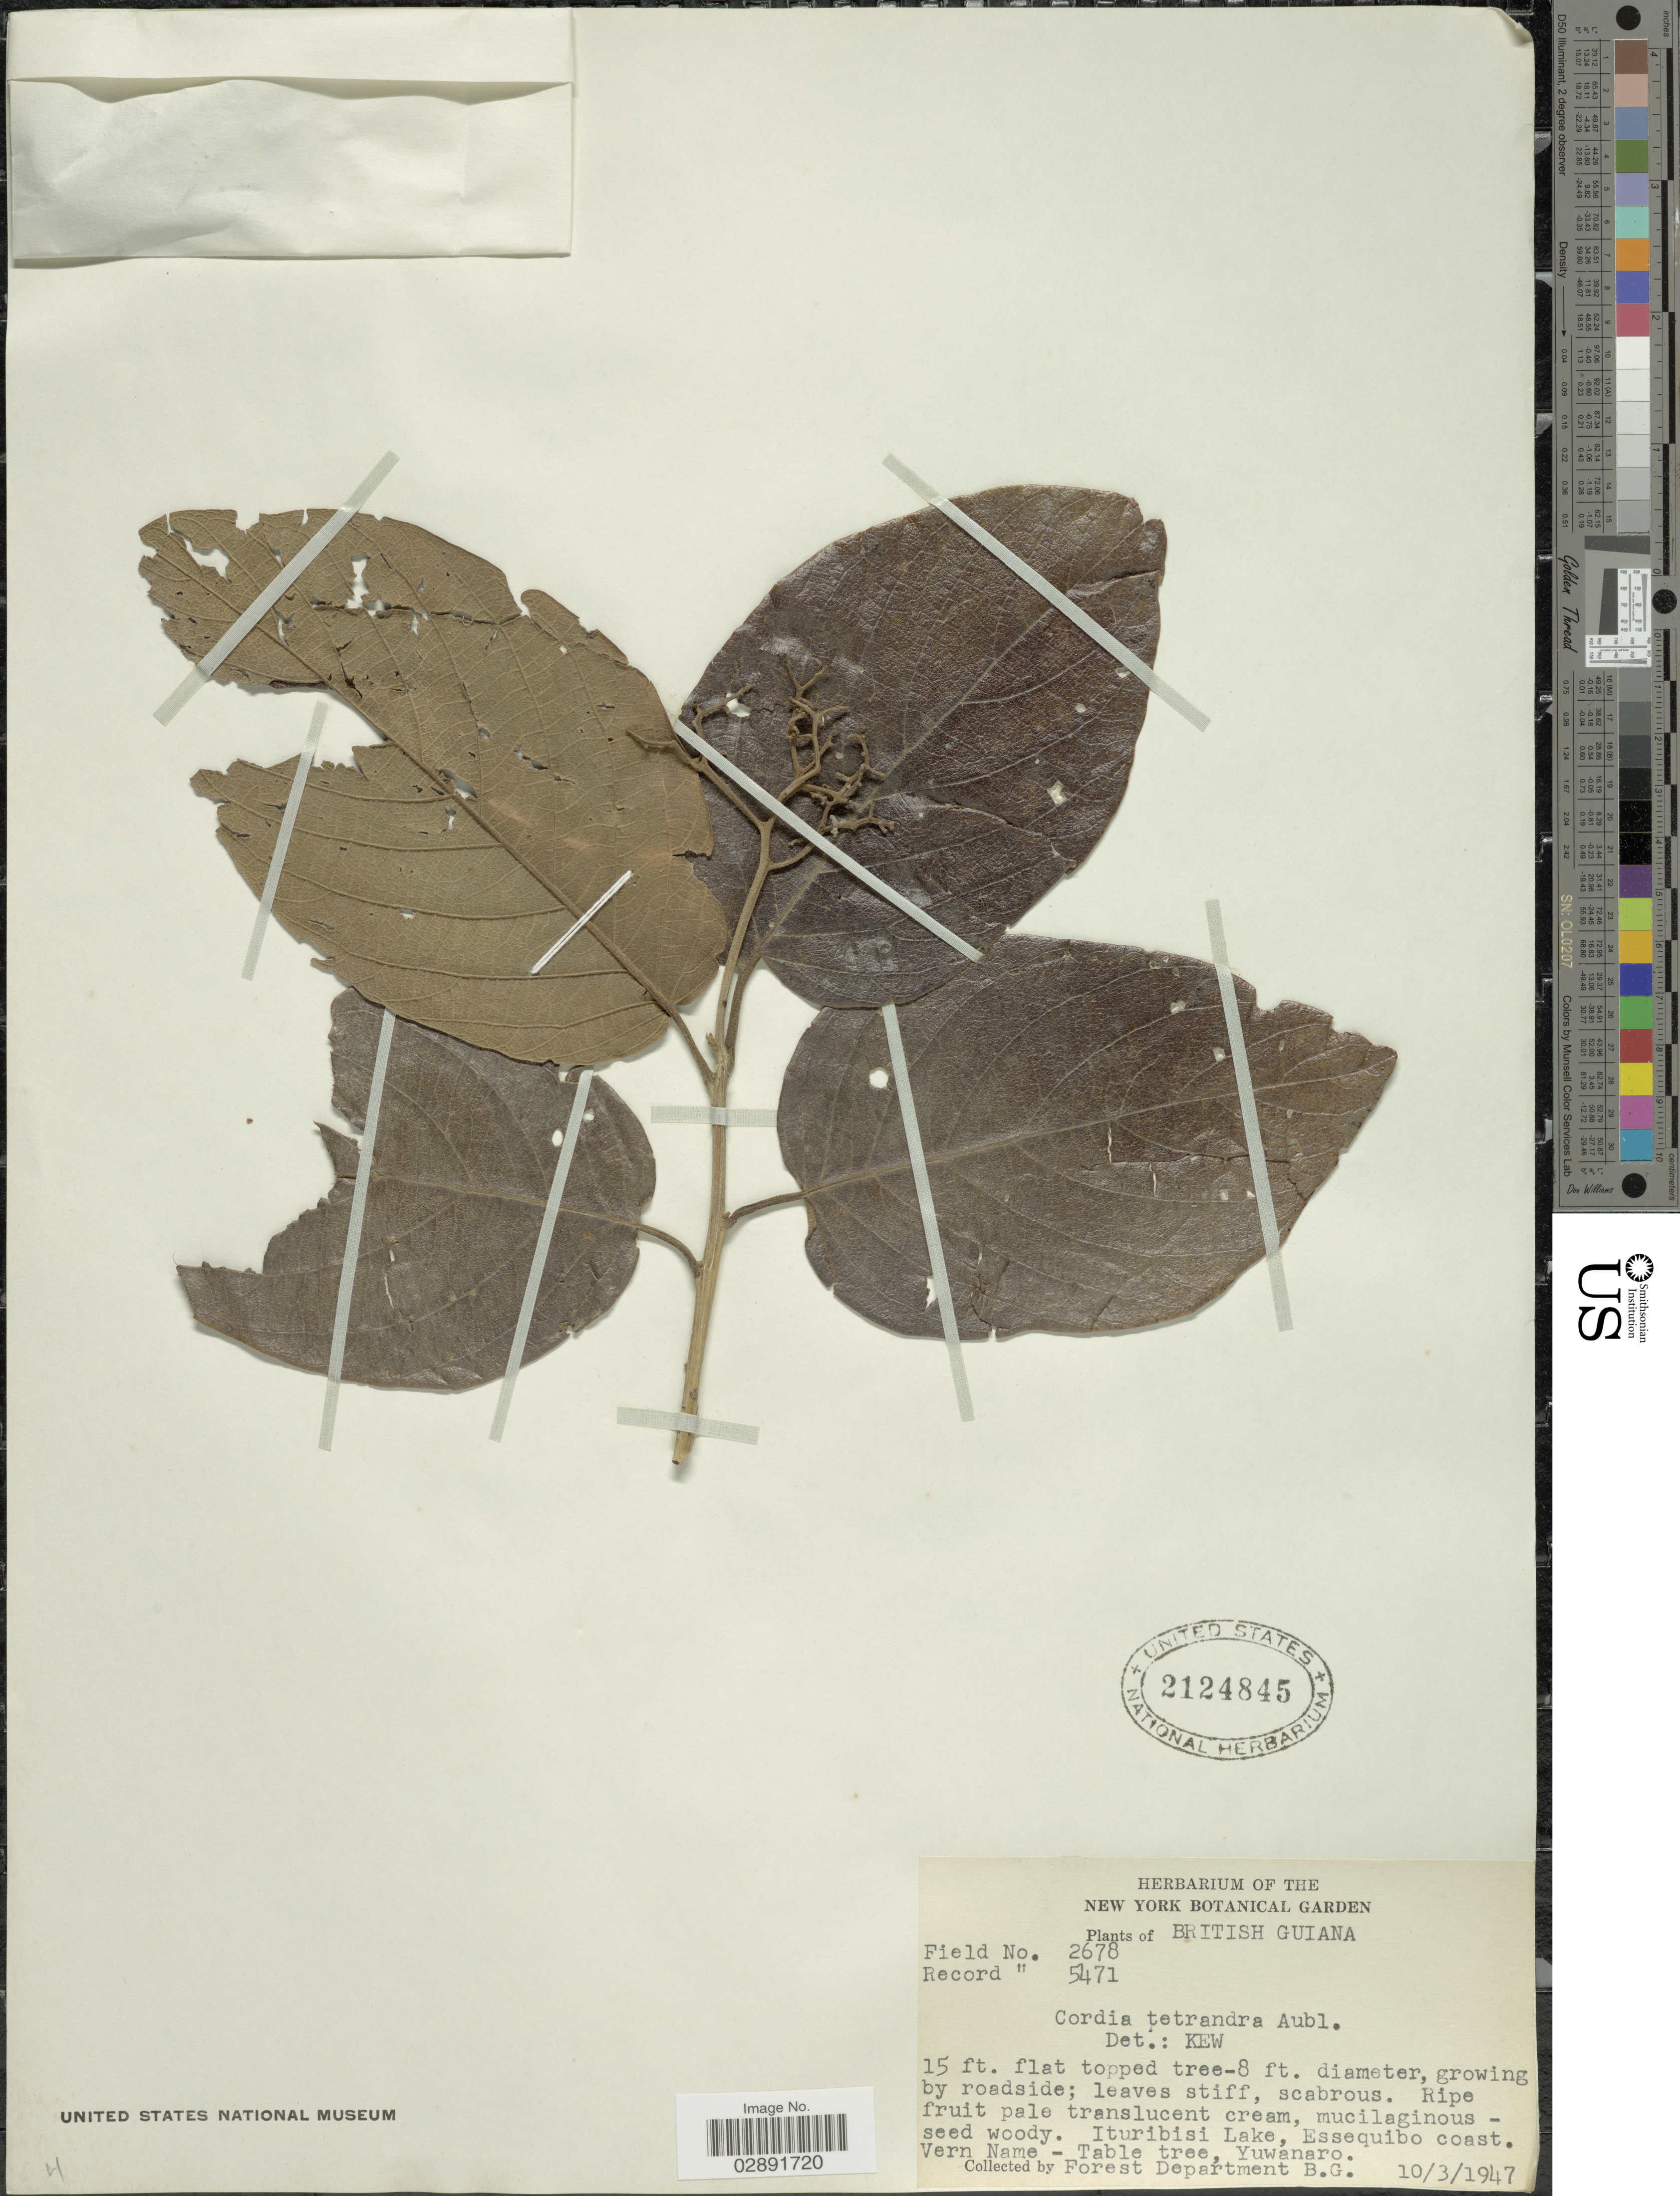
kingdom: Plantae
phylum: Tracheophyta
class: Magnoliopsida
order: Boraginales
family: Cordiaceae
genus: Cordia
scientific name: Cordia tetrandra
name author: Aubl.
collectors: Forest Dept. B. G.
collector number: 2678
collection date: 1947-03-10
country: Guyana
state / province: Essequibo Isl-W. Demerara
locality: British Guiana, Ituribisi Lake, Essequibo coast.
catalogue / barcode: US 2124845